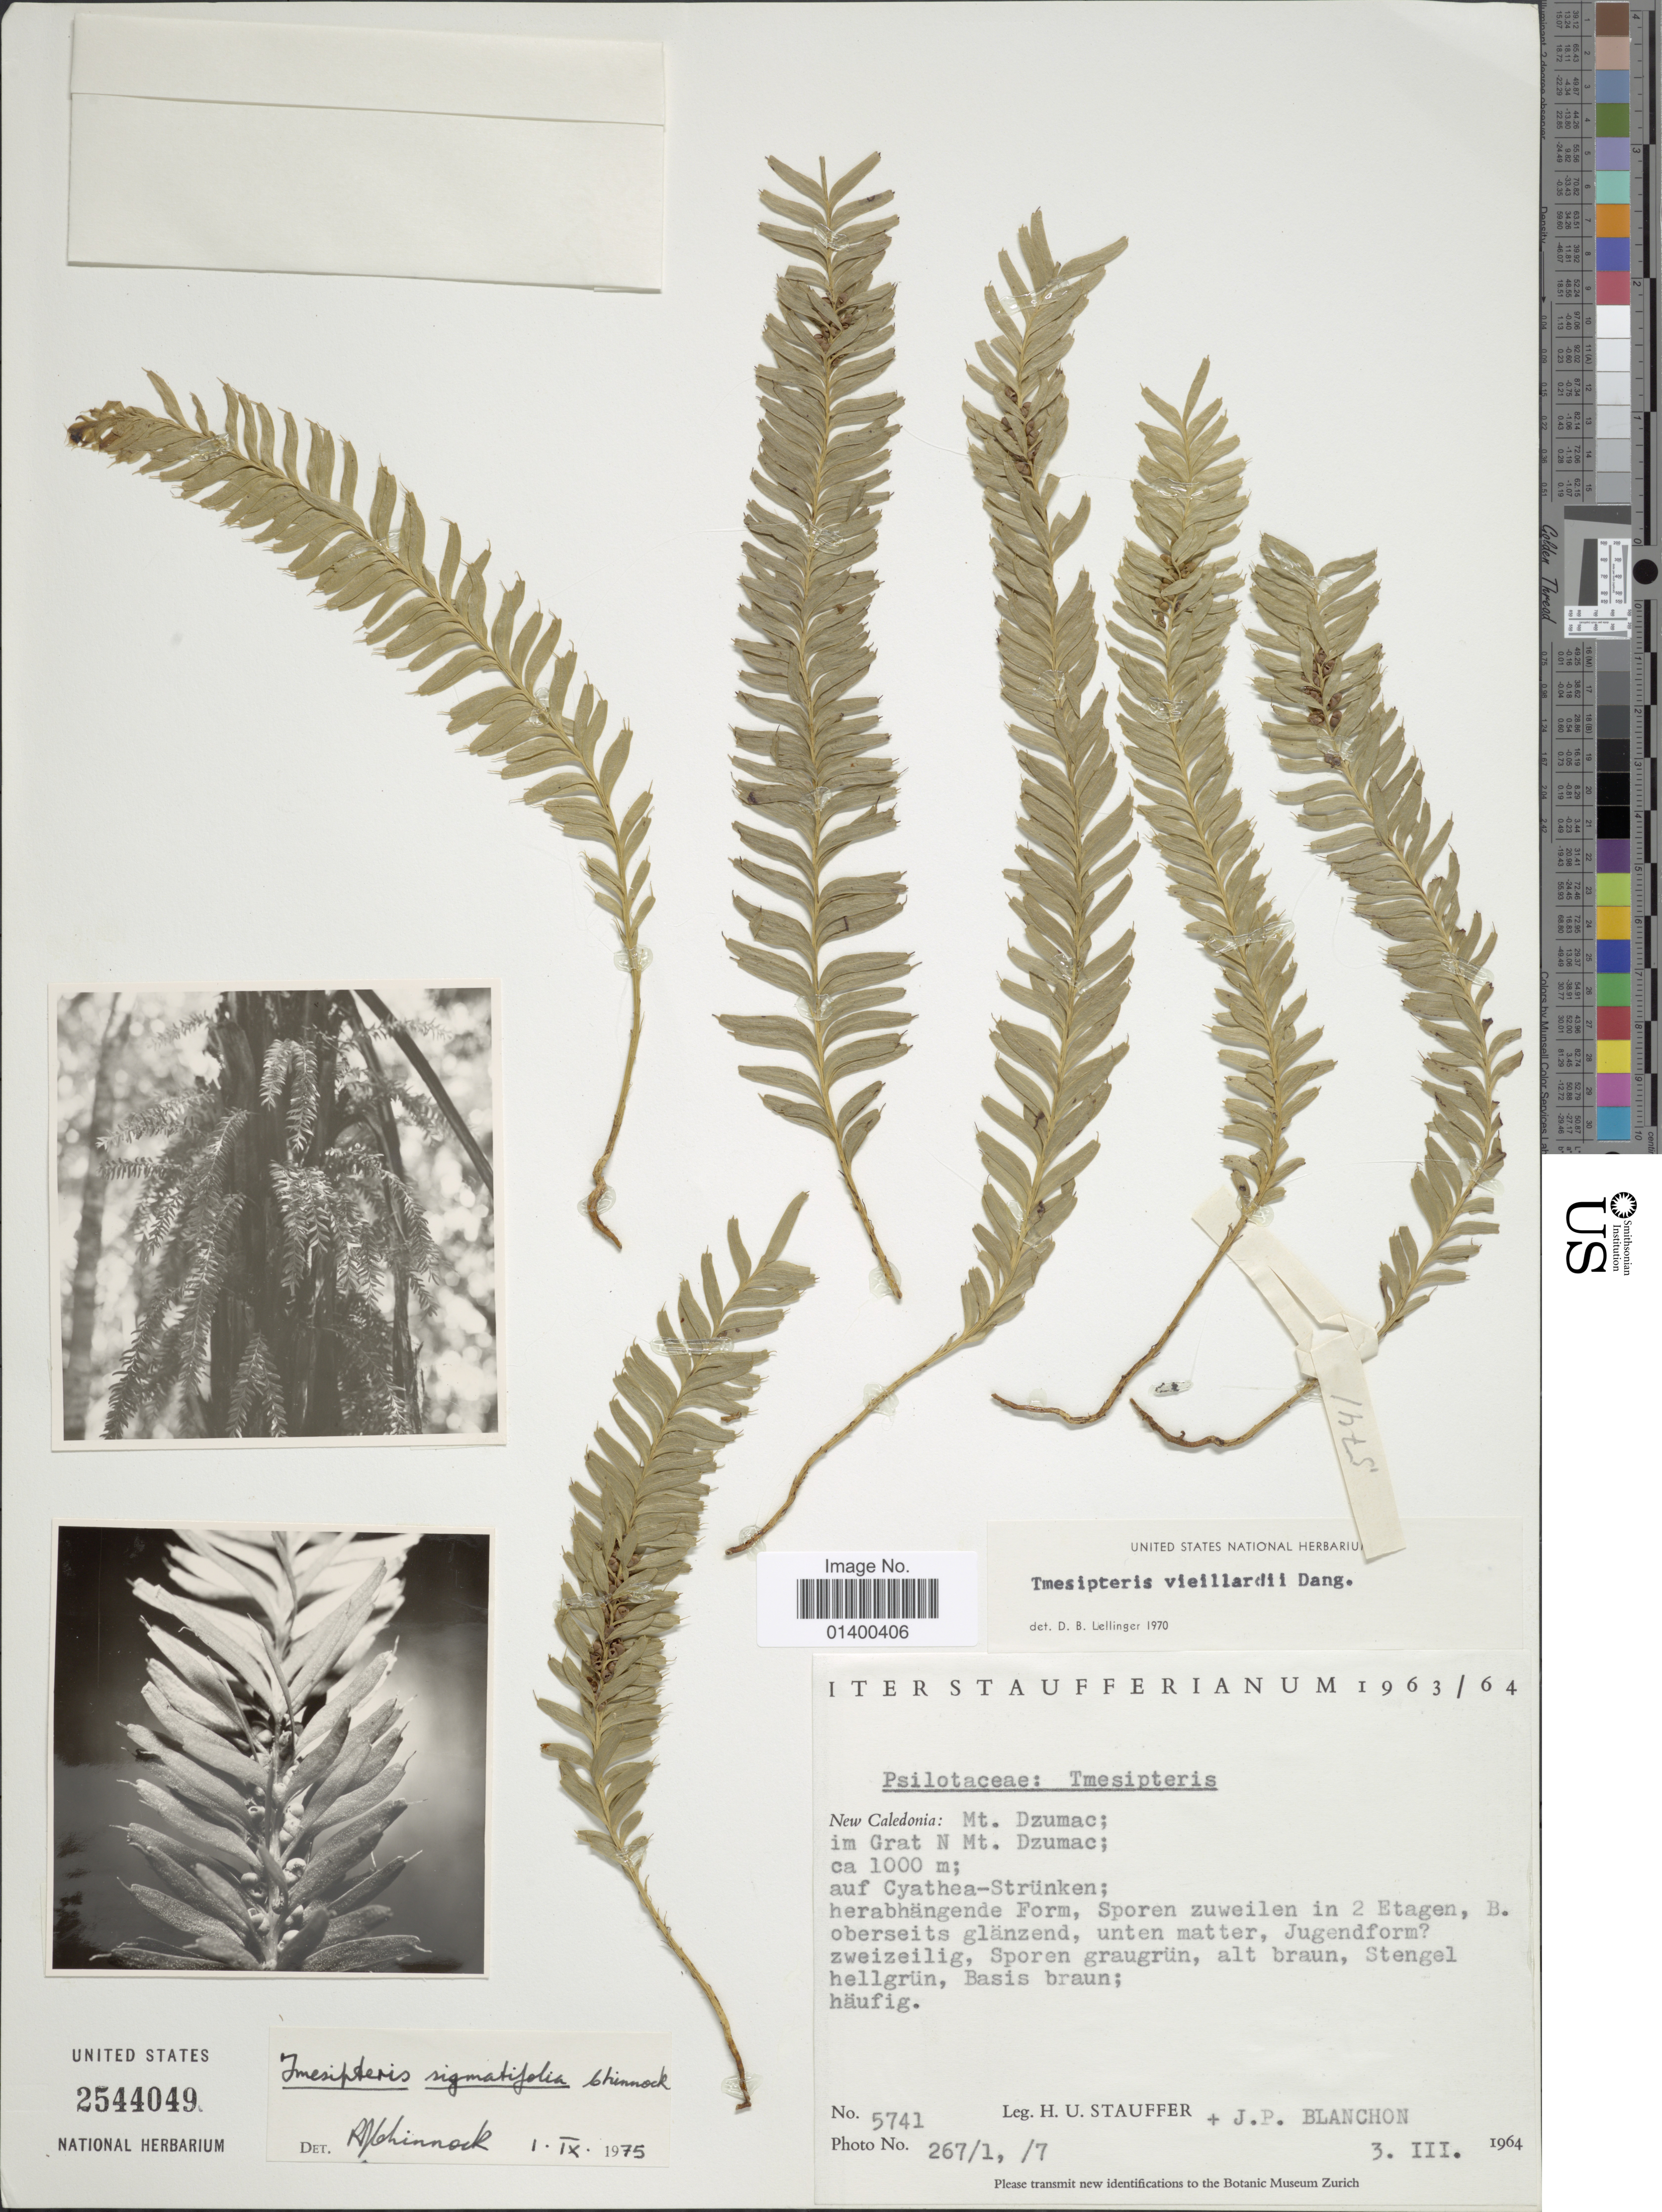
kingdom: Plantae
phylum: Tracheophyta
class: Polypodiopsida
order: Psilotales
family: Psilotaceae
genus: Tmesipteris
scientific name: Tmesipteris sigmatifolia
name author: Chinnock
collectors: H. U. Stauffer & J. Blanchon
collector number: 5741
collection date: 1964-03-03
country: New Caledonia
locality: Mt. Dzumac, im grat N Mt. Dzumac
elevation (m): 1000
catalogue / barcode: US 2544049